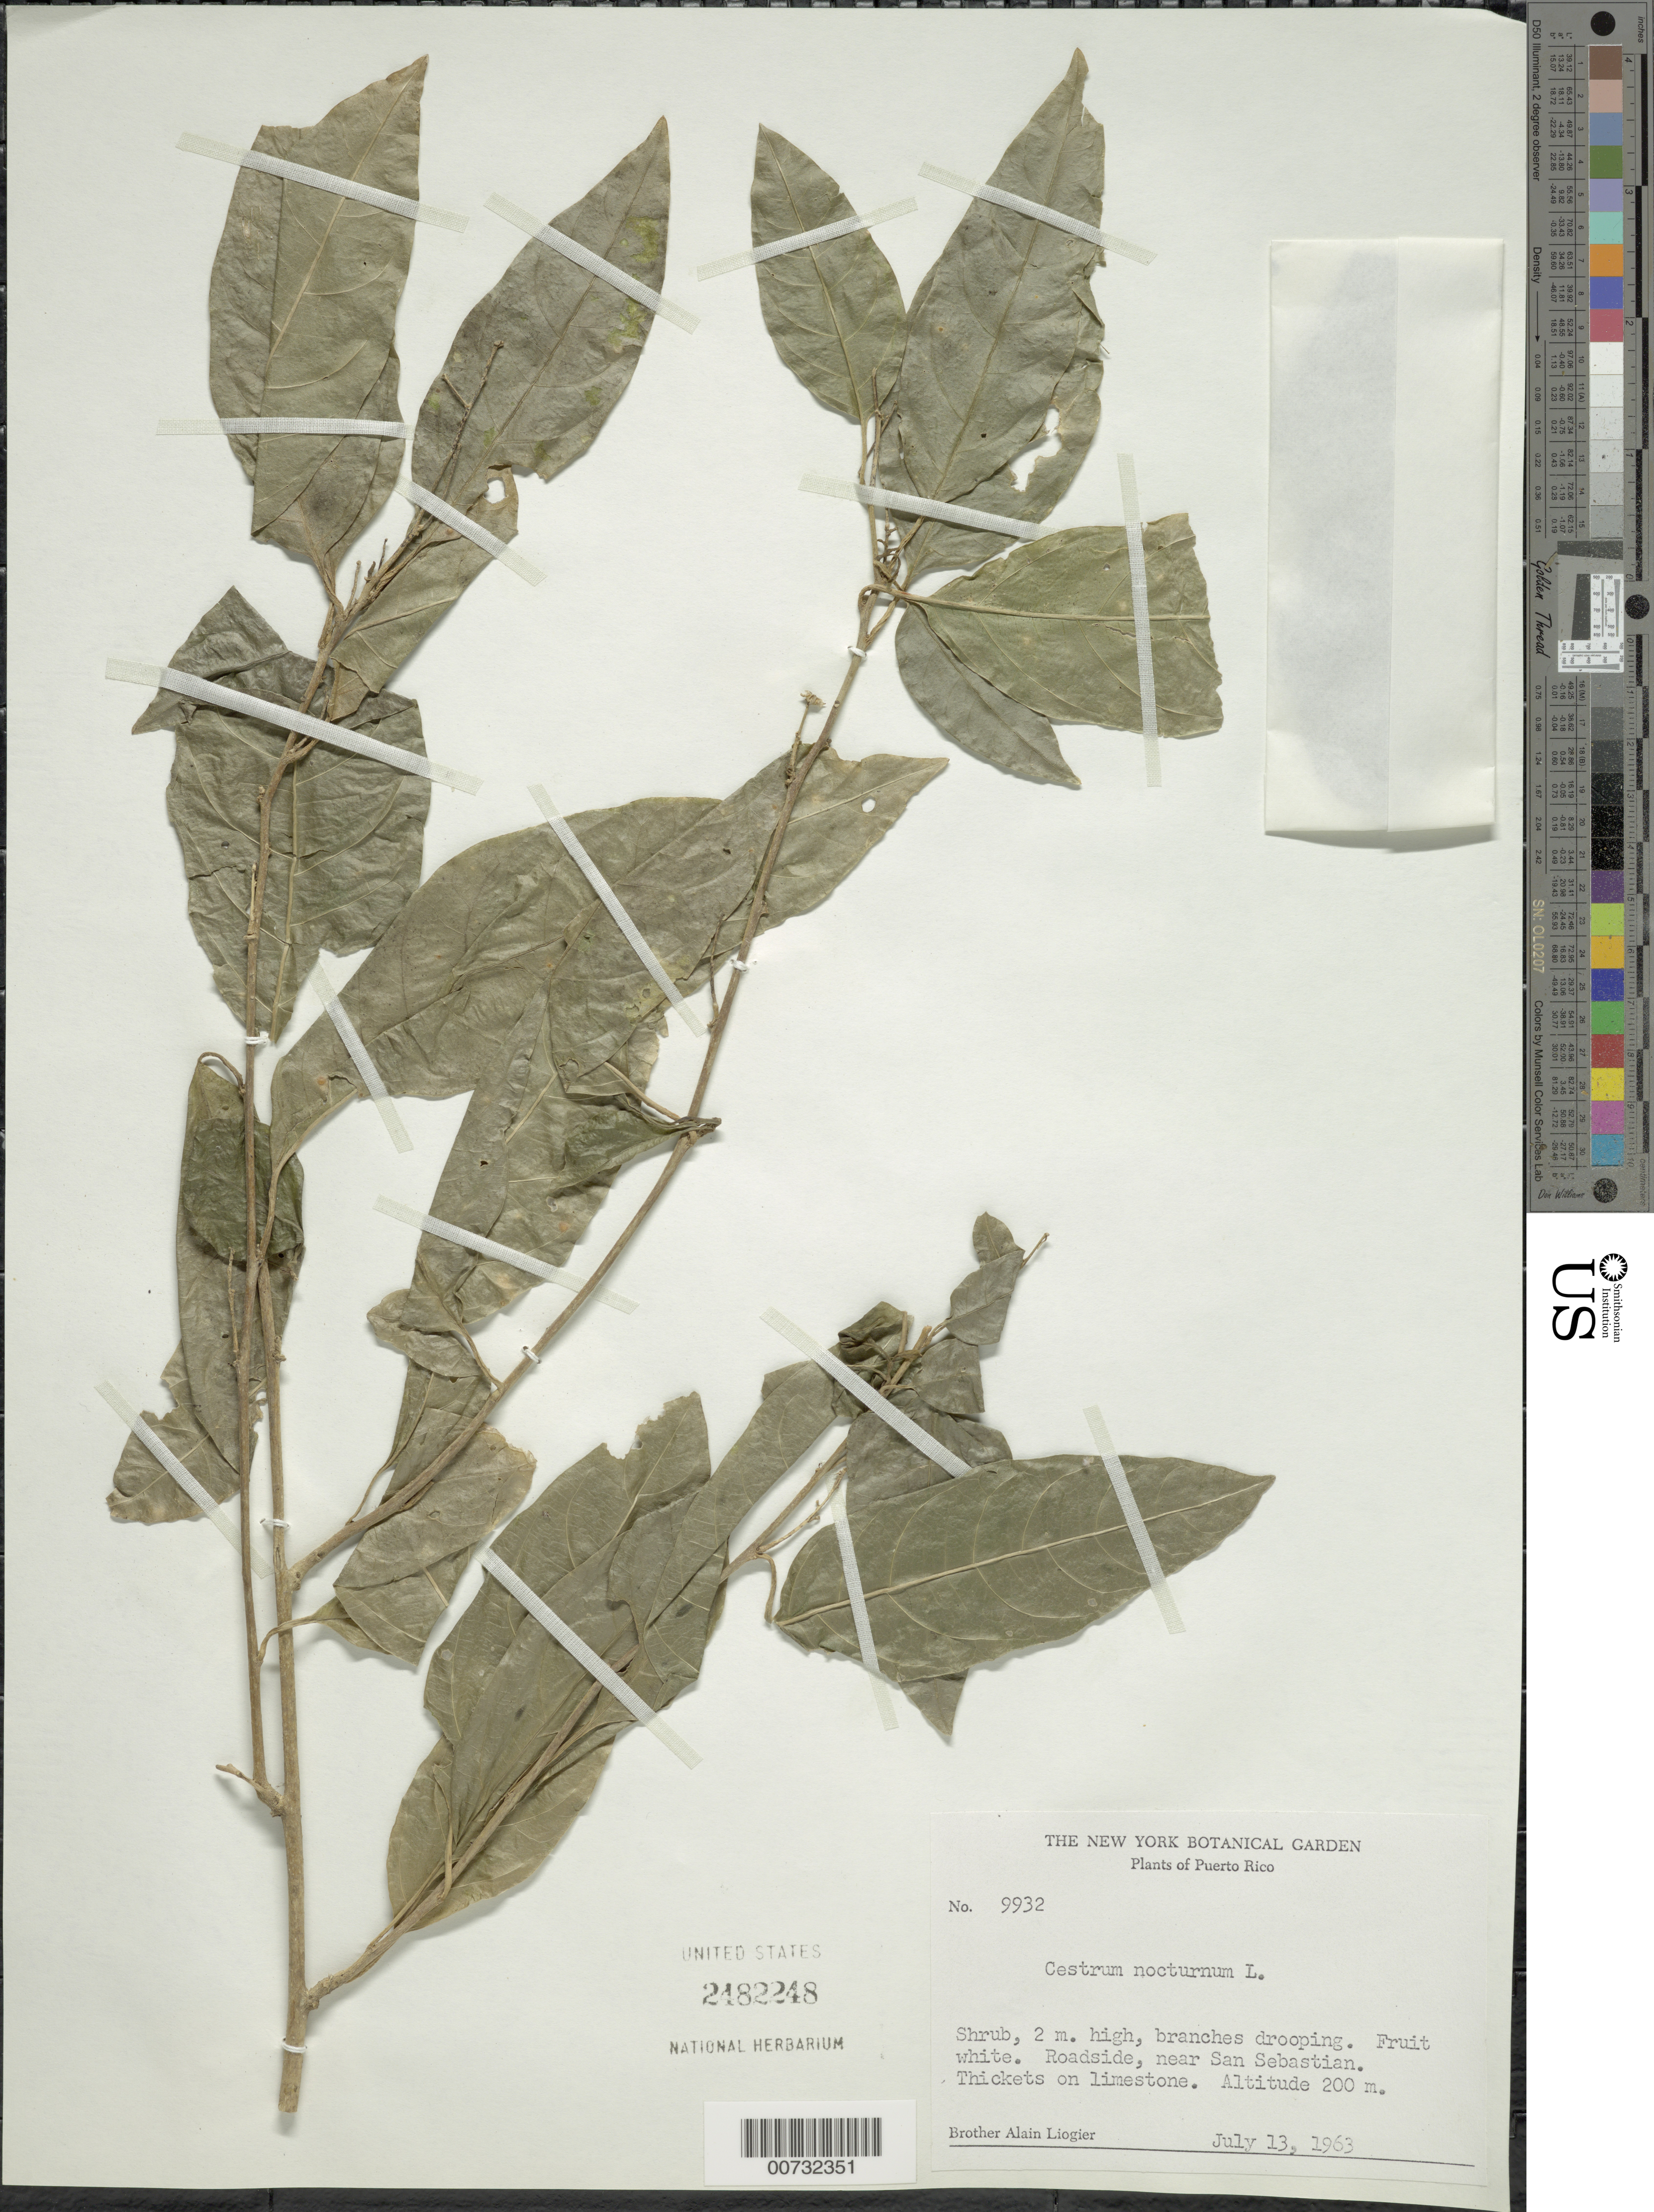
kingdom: Plantae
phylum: Tracheophyta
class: Magnoliopsida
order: Solanales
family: Solanaceae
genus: Cestrum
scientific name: Cestrum nocturnum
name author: L.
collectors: A. H. Liogier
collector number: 9932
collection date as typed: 13 Jul 1963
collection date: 1963-07-13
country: Puerto Rico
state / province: San Sebastián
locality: San Sebastian, near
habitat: Roadside, thickets on limestone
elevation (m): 200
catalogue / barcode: US 2482248